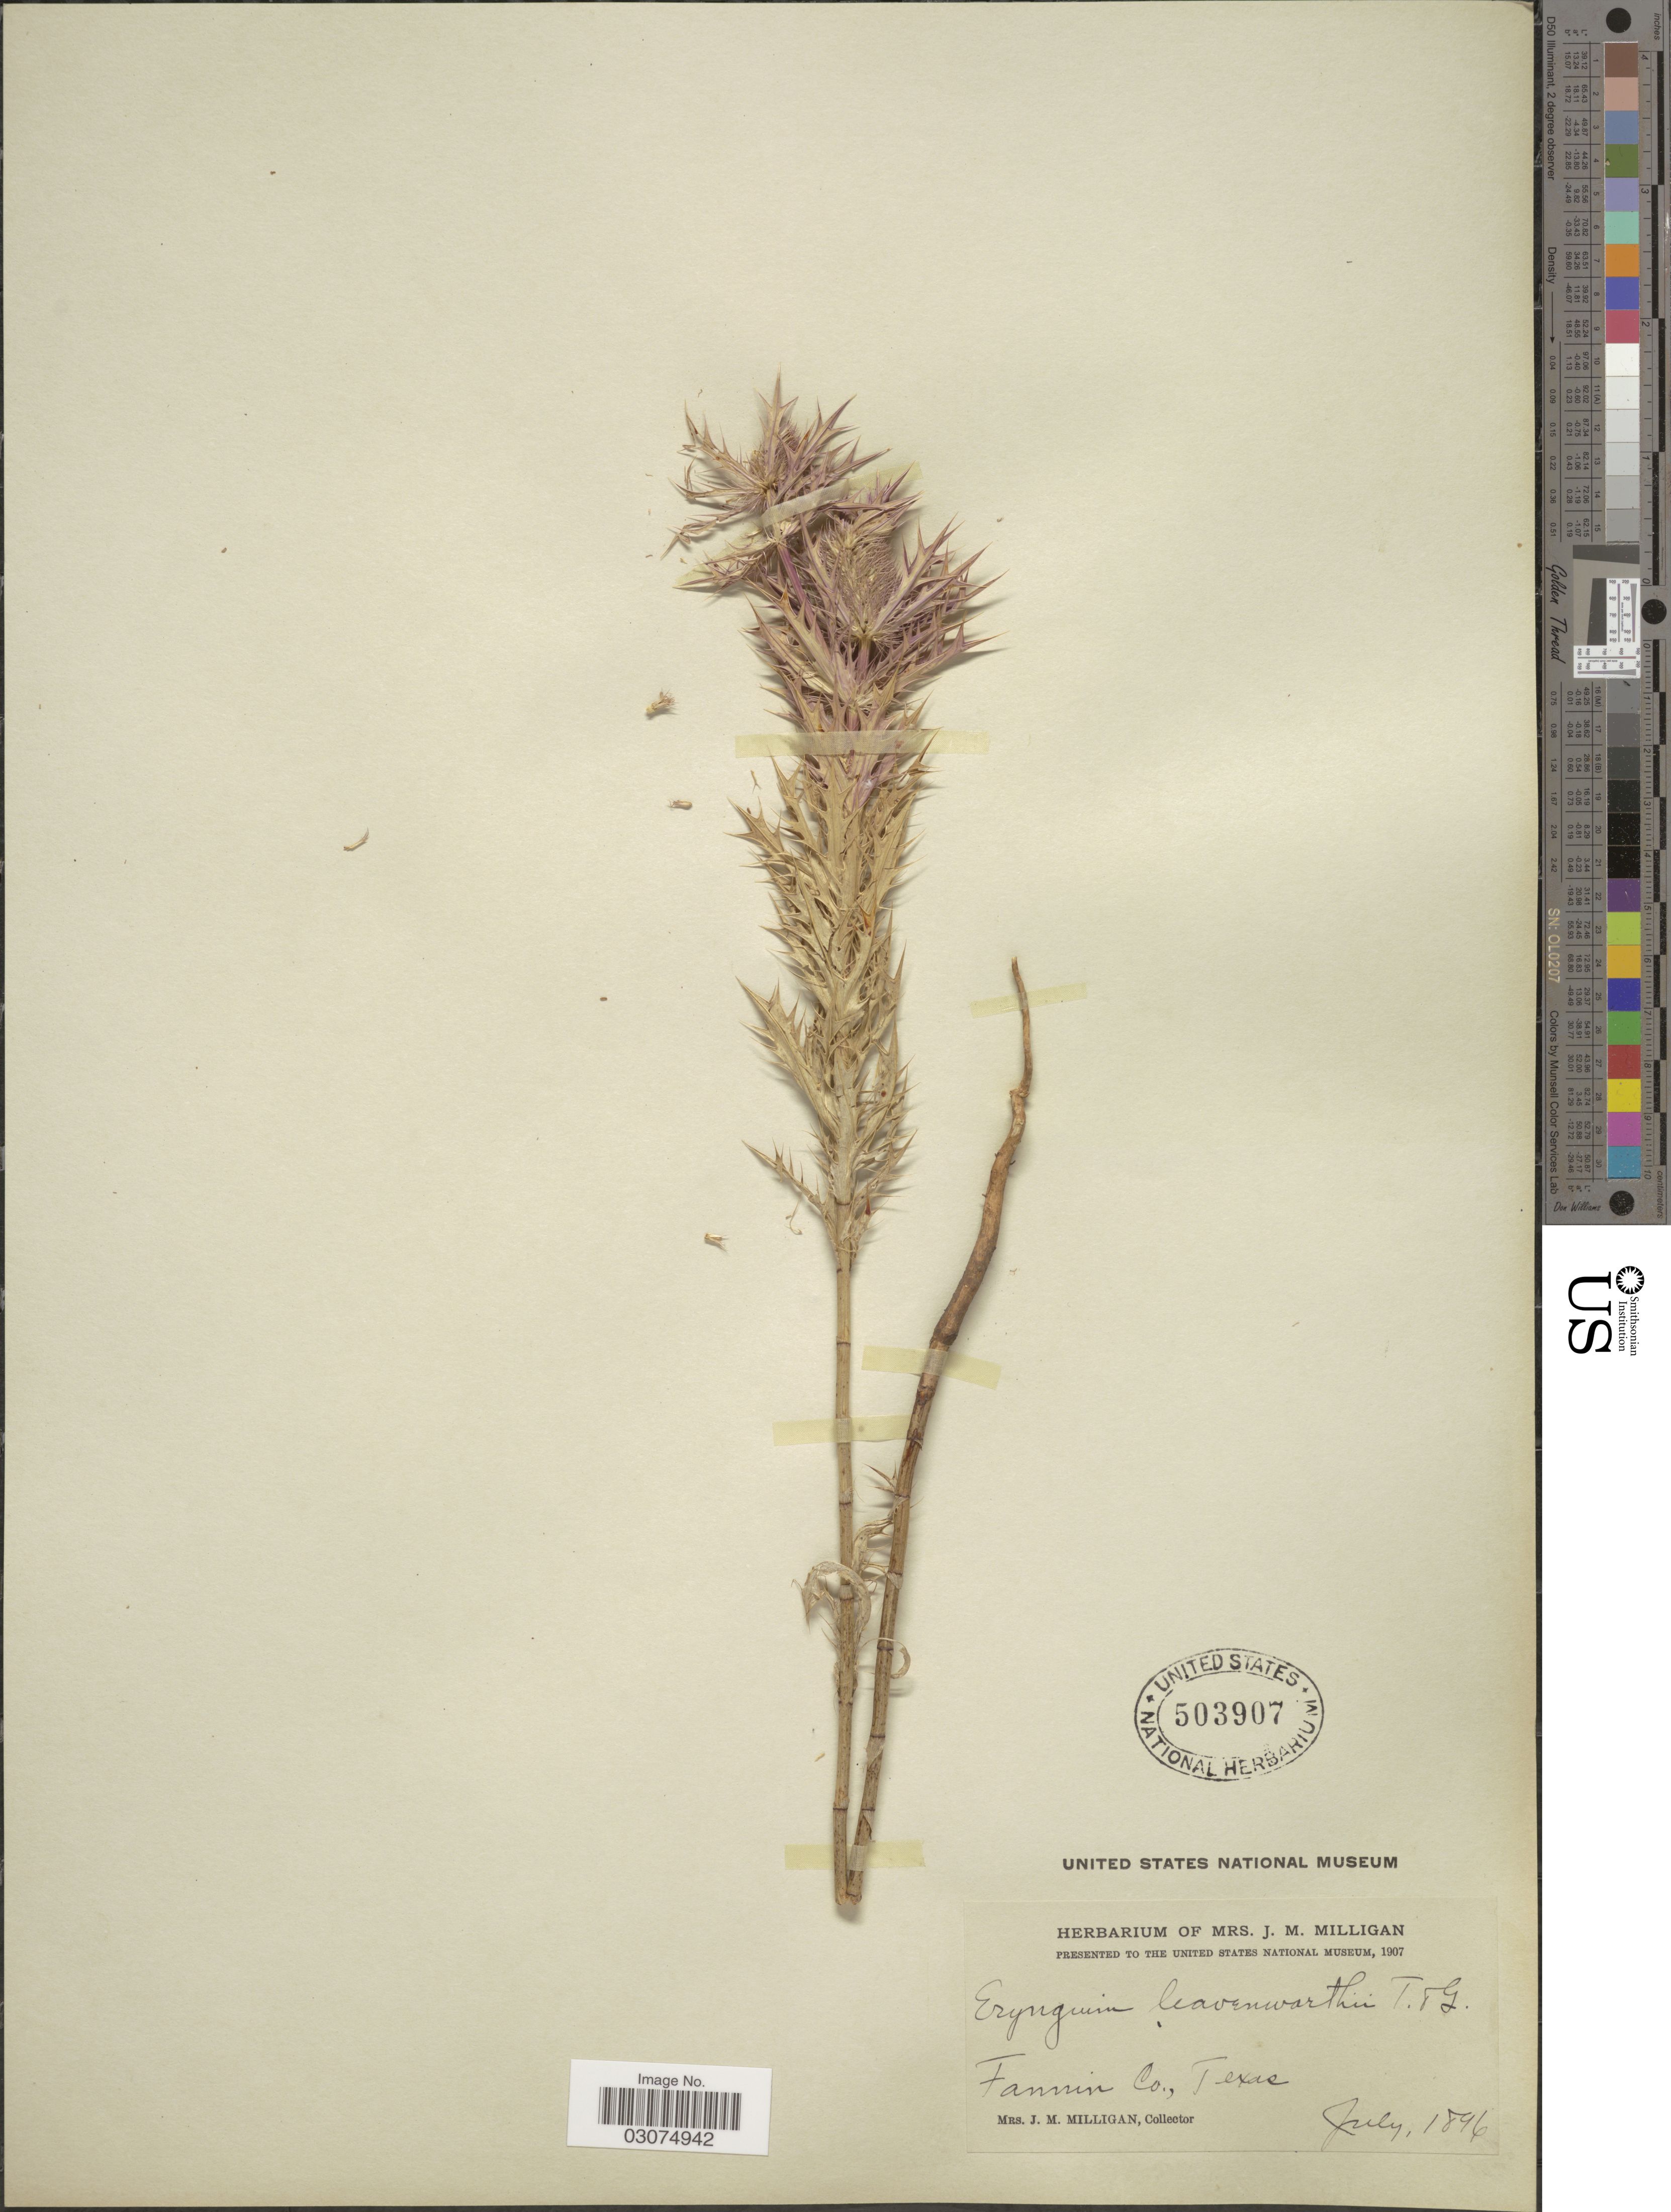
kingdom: Plantae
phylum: Tracheophyta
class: Magnoliopsida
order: Apiales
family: Apiaceae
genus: Eryngium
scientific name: Eryngium leavenworthii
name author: Torr. & A. Gray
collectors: J. Milligan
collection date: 1896-07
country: United States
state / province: Texas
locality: Fannin Co.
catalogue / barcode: US 503907